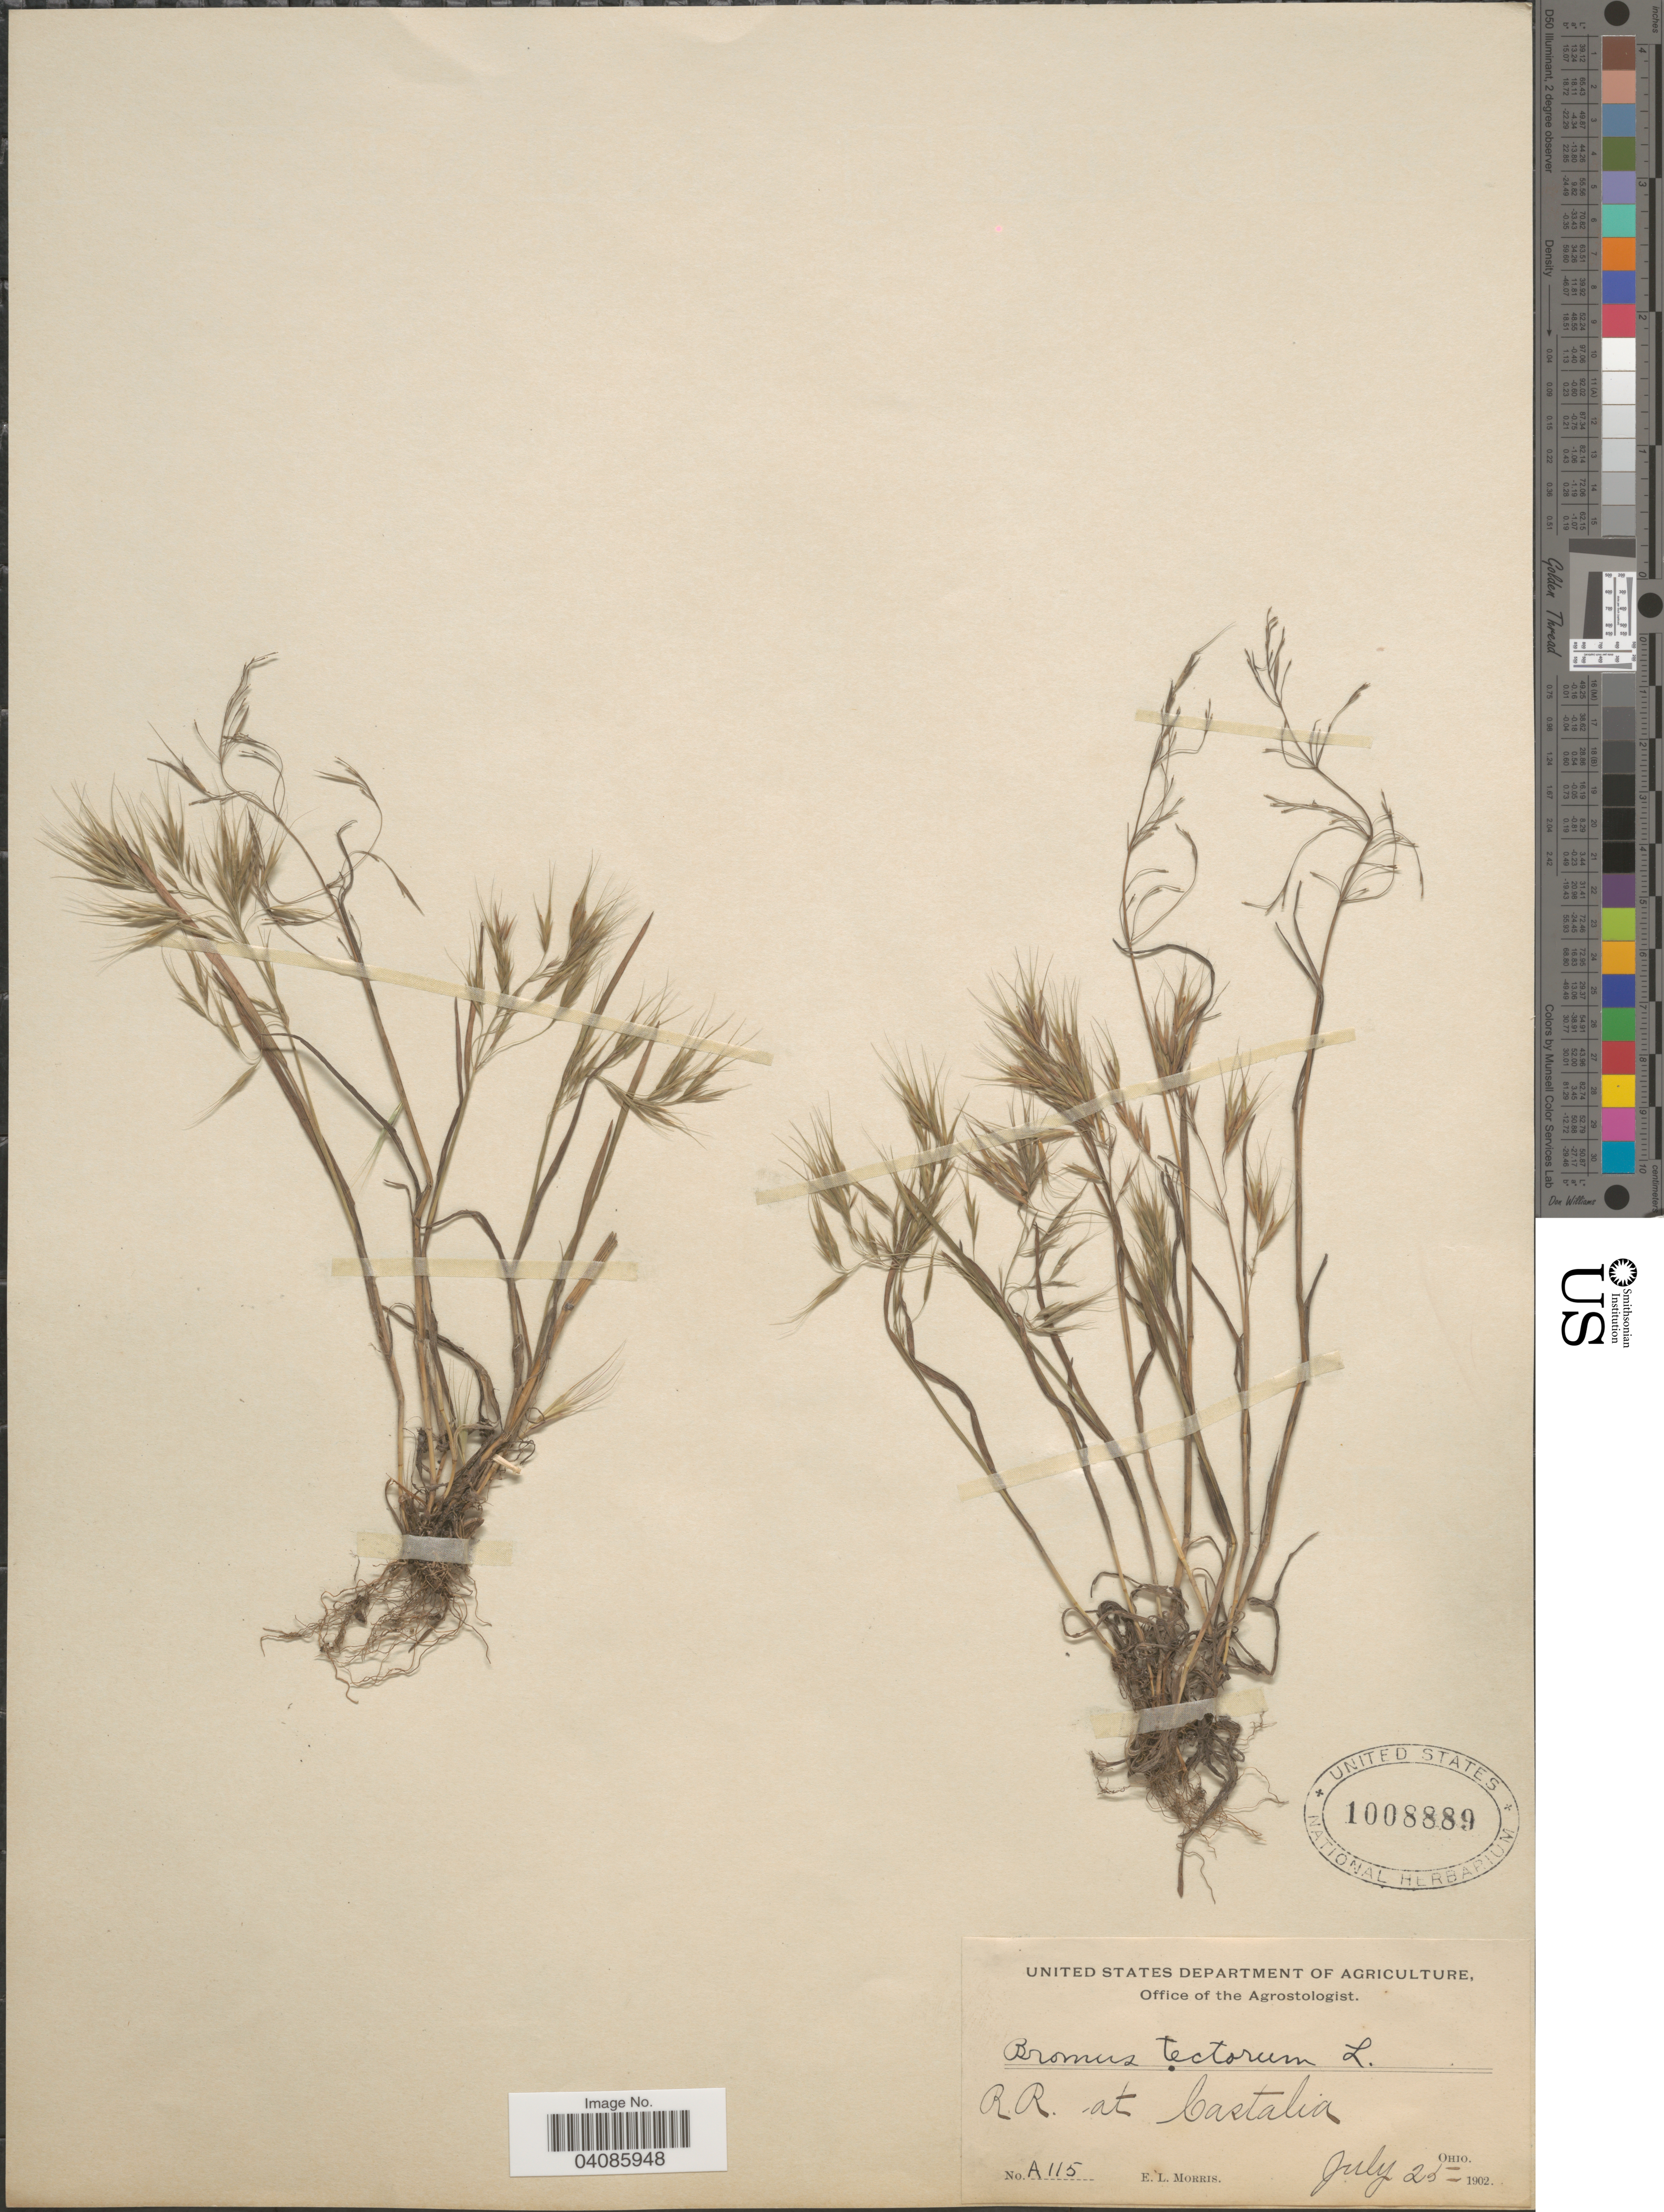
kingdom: Plantae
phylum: Tracheophyta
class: Liliopsida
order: Poales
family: Poaceae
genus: Bromus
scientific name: Bromus tectorum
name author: L.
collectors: E. Morris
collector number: A115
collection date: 1902-07-25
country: United States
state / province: Ohio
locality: R.R. at Castalia.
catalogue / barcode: US 1008889